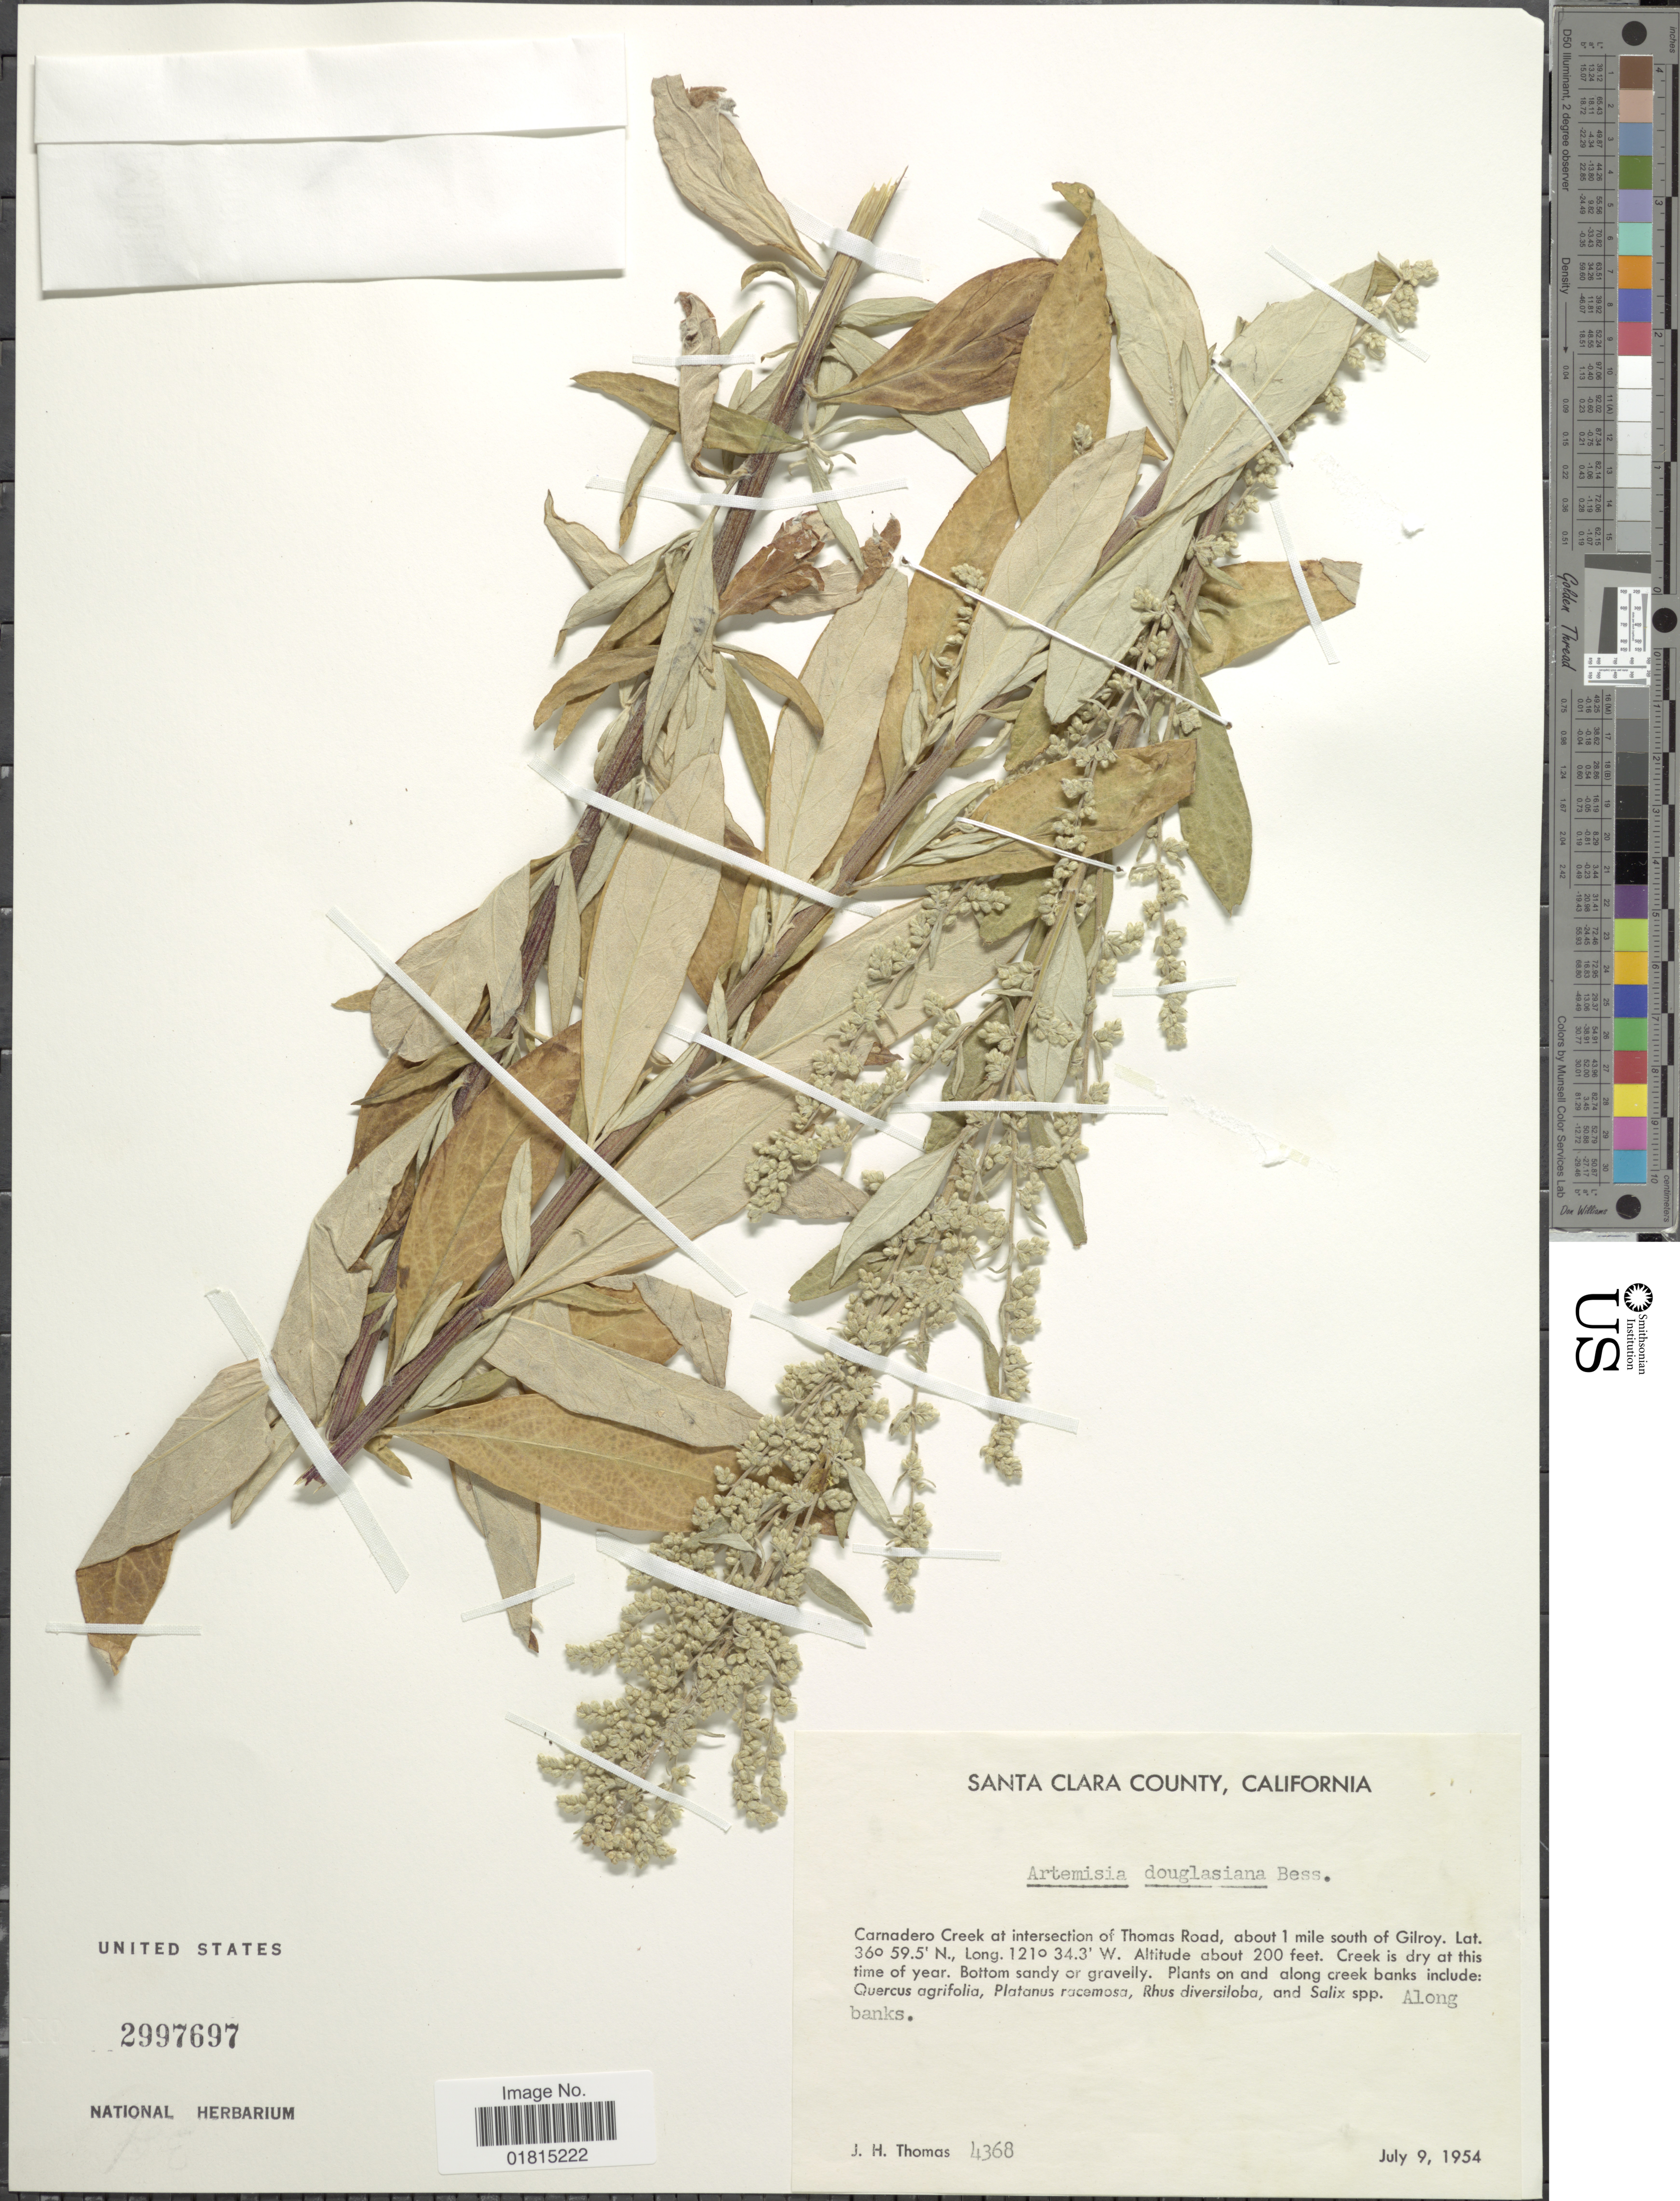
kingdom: Plantae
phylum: Tracheophyta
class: Magnoliopsida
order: Asterales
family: Asteraceae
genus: Artemisia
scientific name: Artemisia douglasiana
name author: Besser ex Hook.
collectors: J. H. Thomas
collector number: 4368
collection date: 1954-07-09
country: United States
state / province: California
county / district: Santa Clara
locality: Santa Clara County, California. Carnadero Creek at intersection of Thomas Road, about 1 mile south of Gilroy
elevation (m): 61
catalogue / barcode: US 2997697